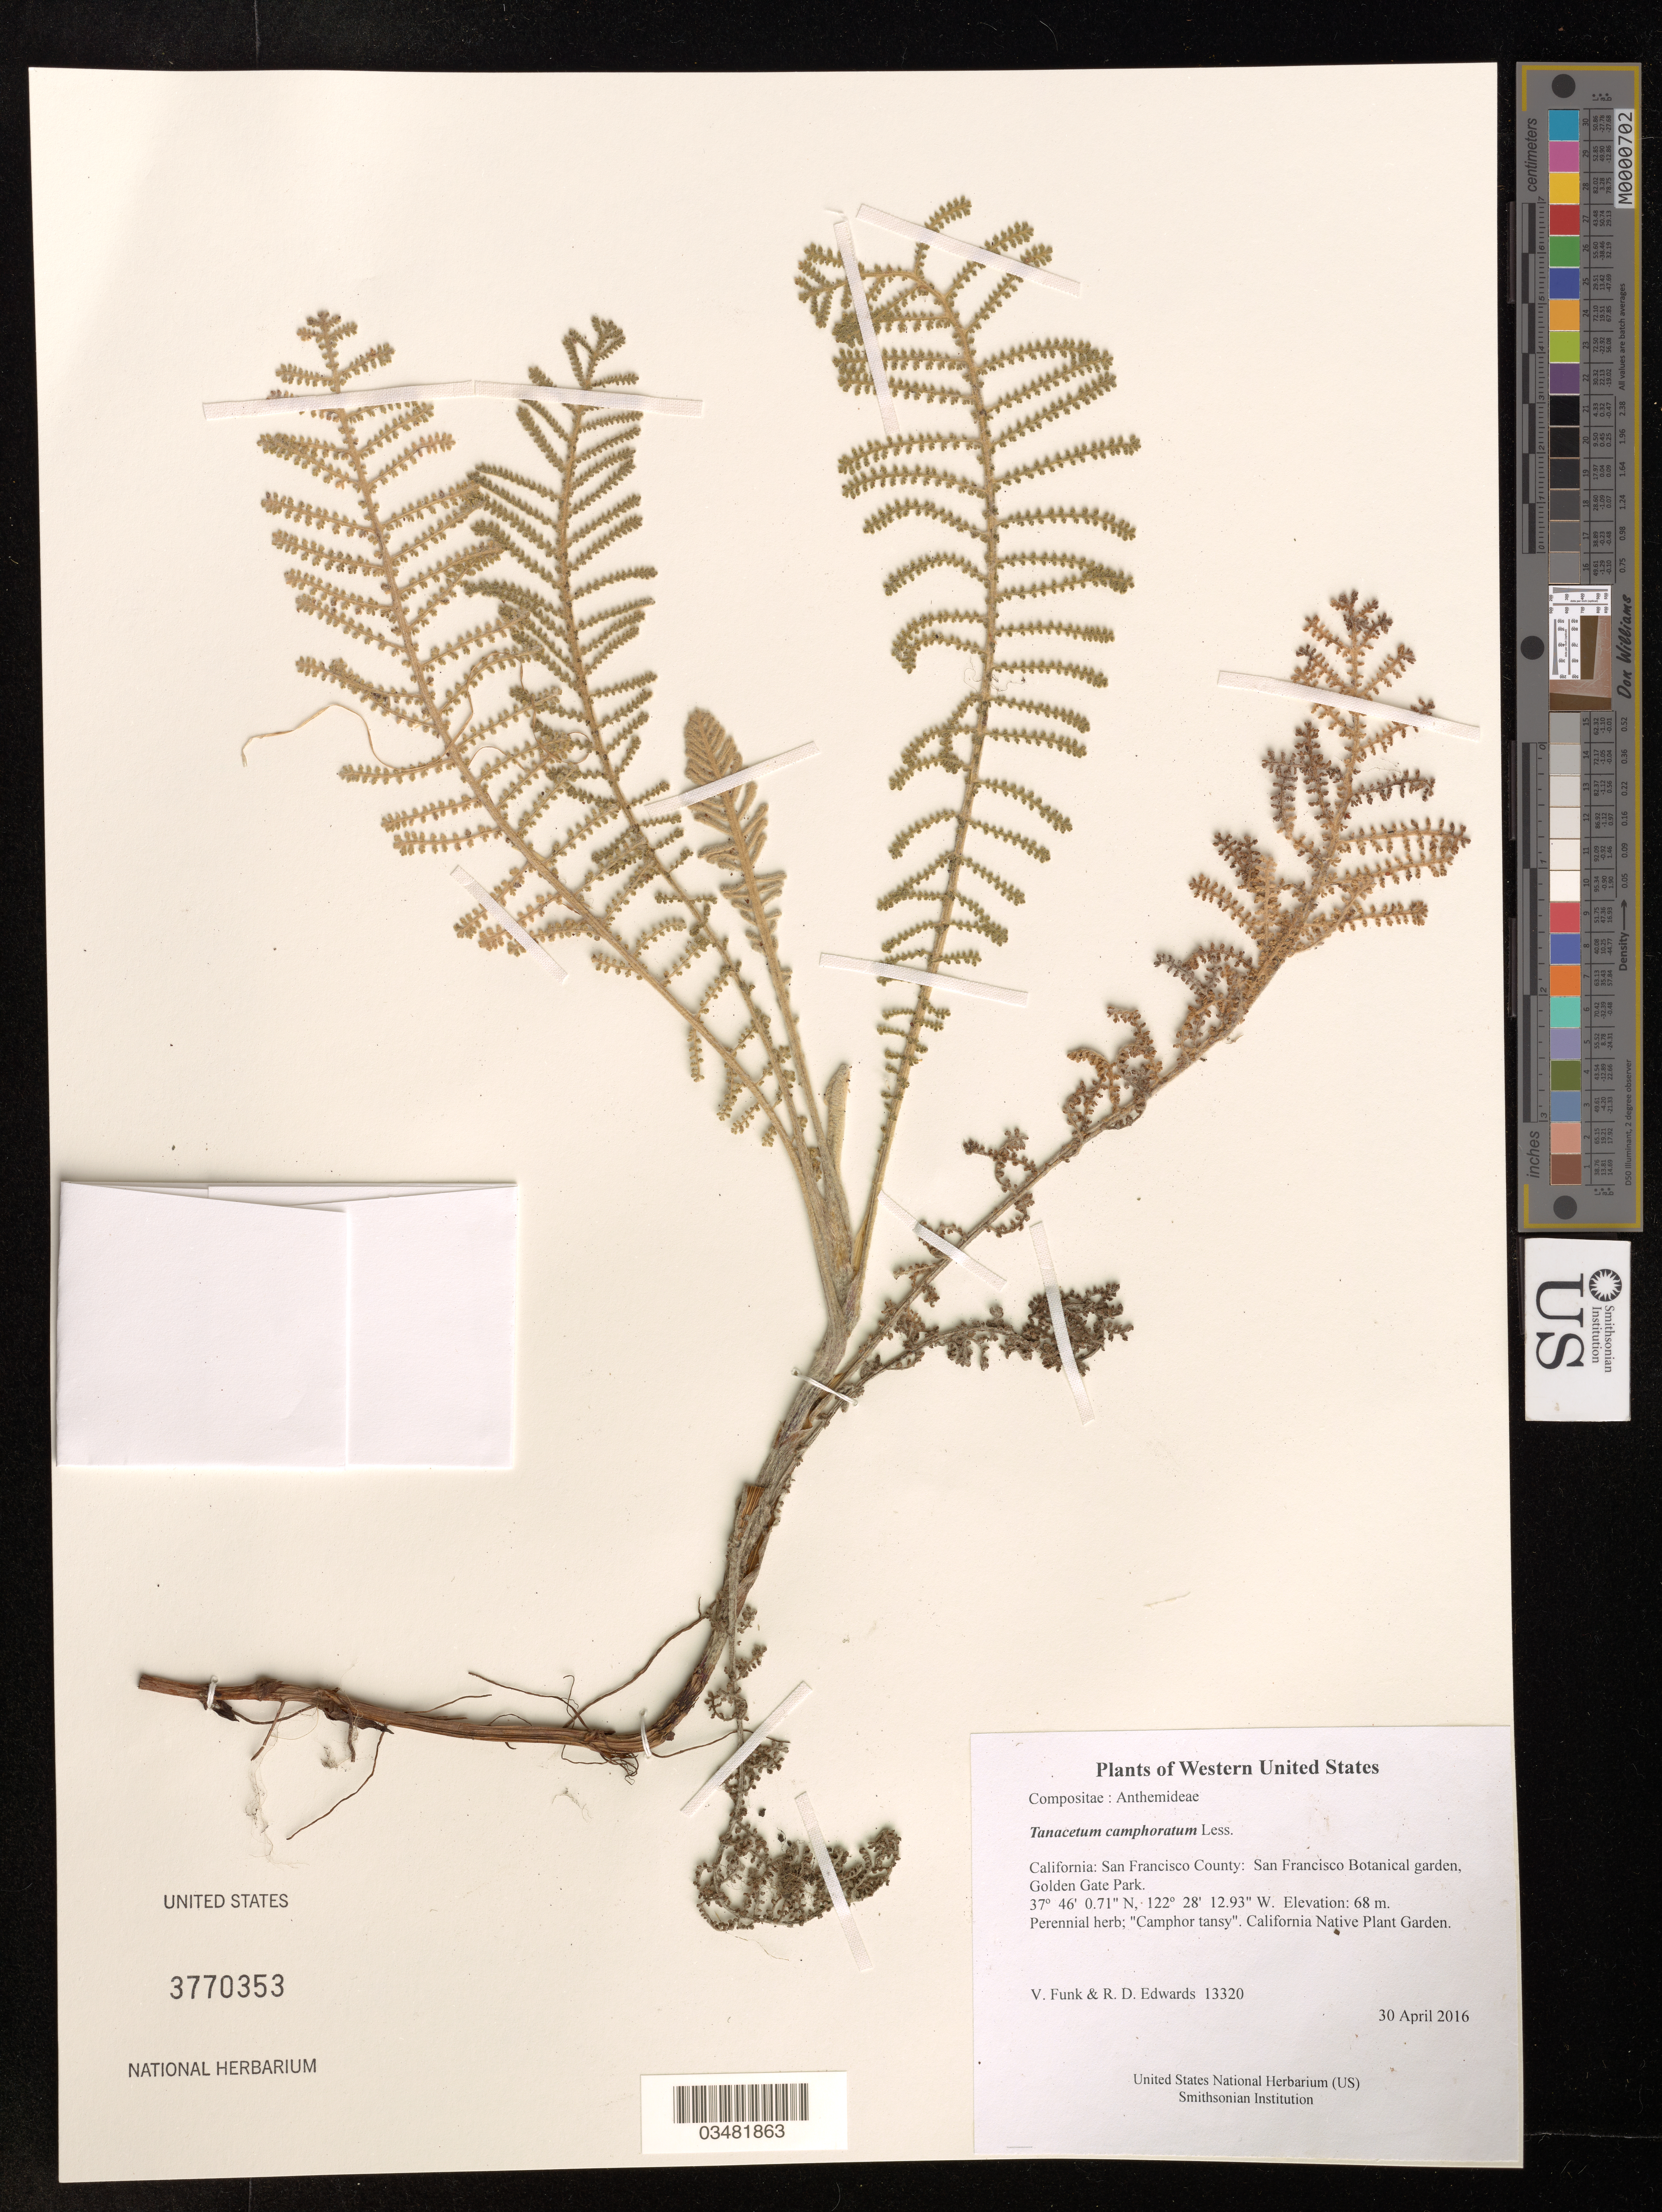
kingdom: Plantae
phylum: Tracheophyta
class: Magnoliopsida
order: Asterales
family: Asteraceae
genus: Tanacetum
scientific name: Tanacetum camphoratum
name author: Less.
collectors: R.D. Edwards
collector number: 13320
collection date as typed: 30 April 2016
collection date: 2016-04-30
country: United States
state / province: California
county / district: San Francisco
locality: San Francisco Botanical garden, Golden Gate Park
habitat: California Native Plant Garden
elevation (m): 68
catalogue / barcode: US 3770353